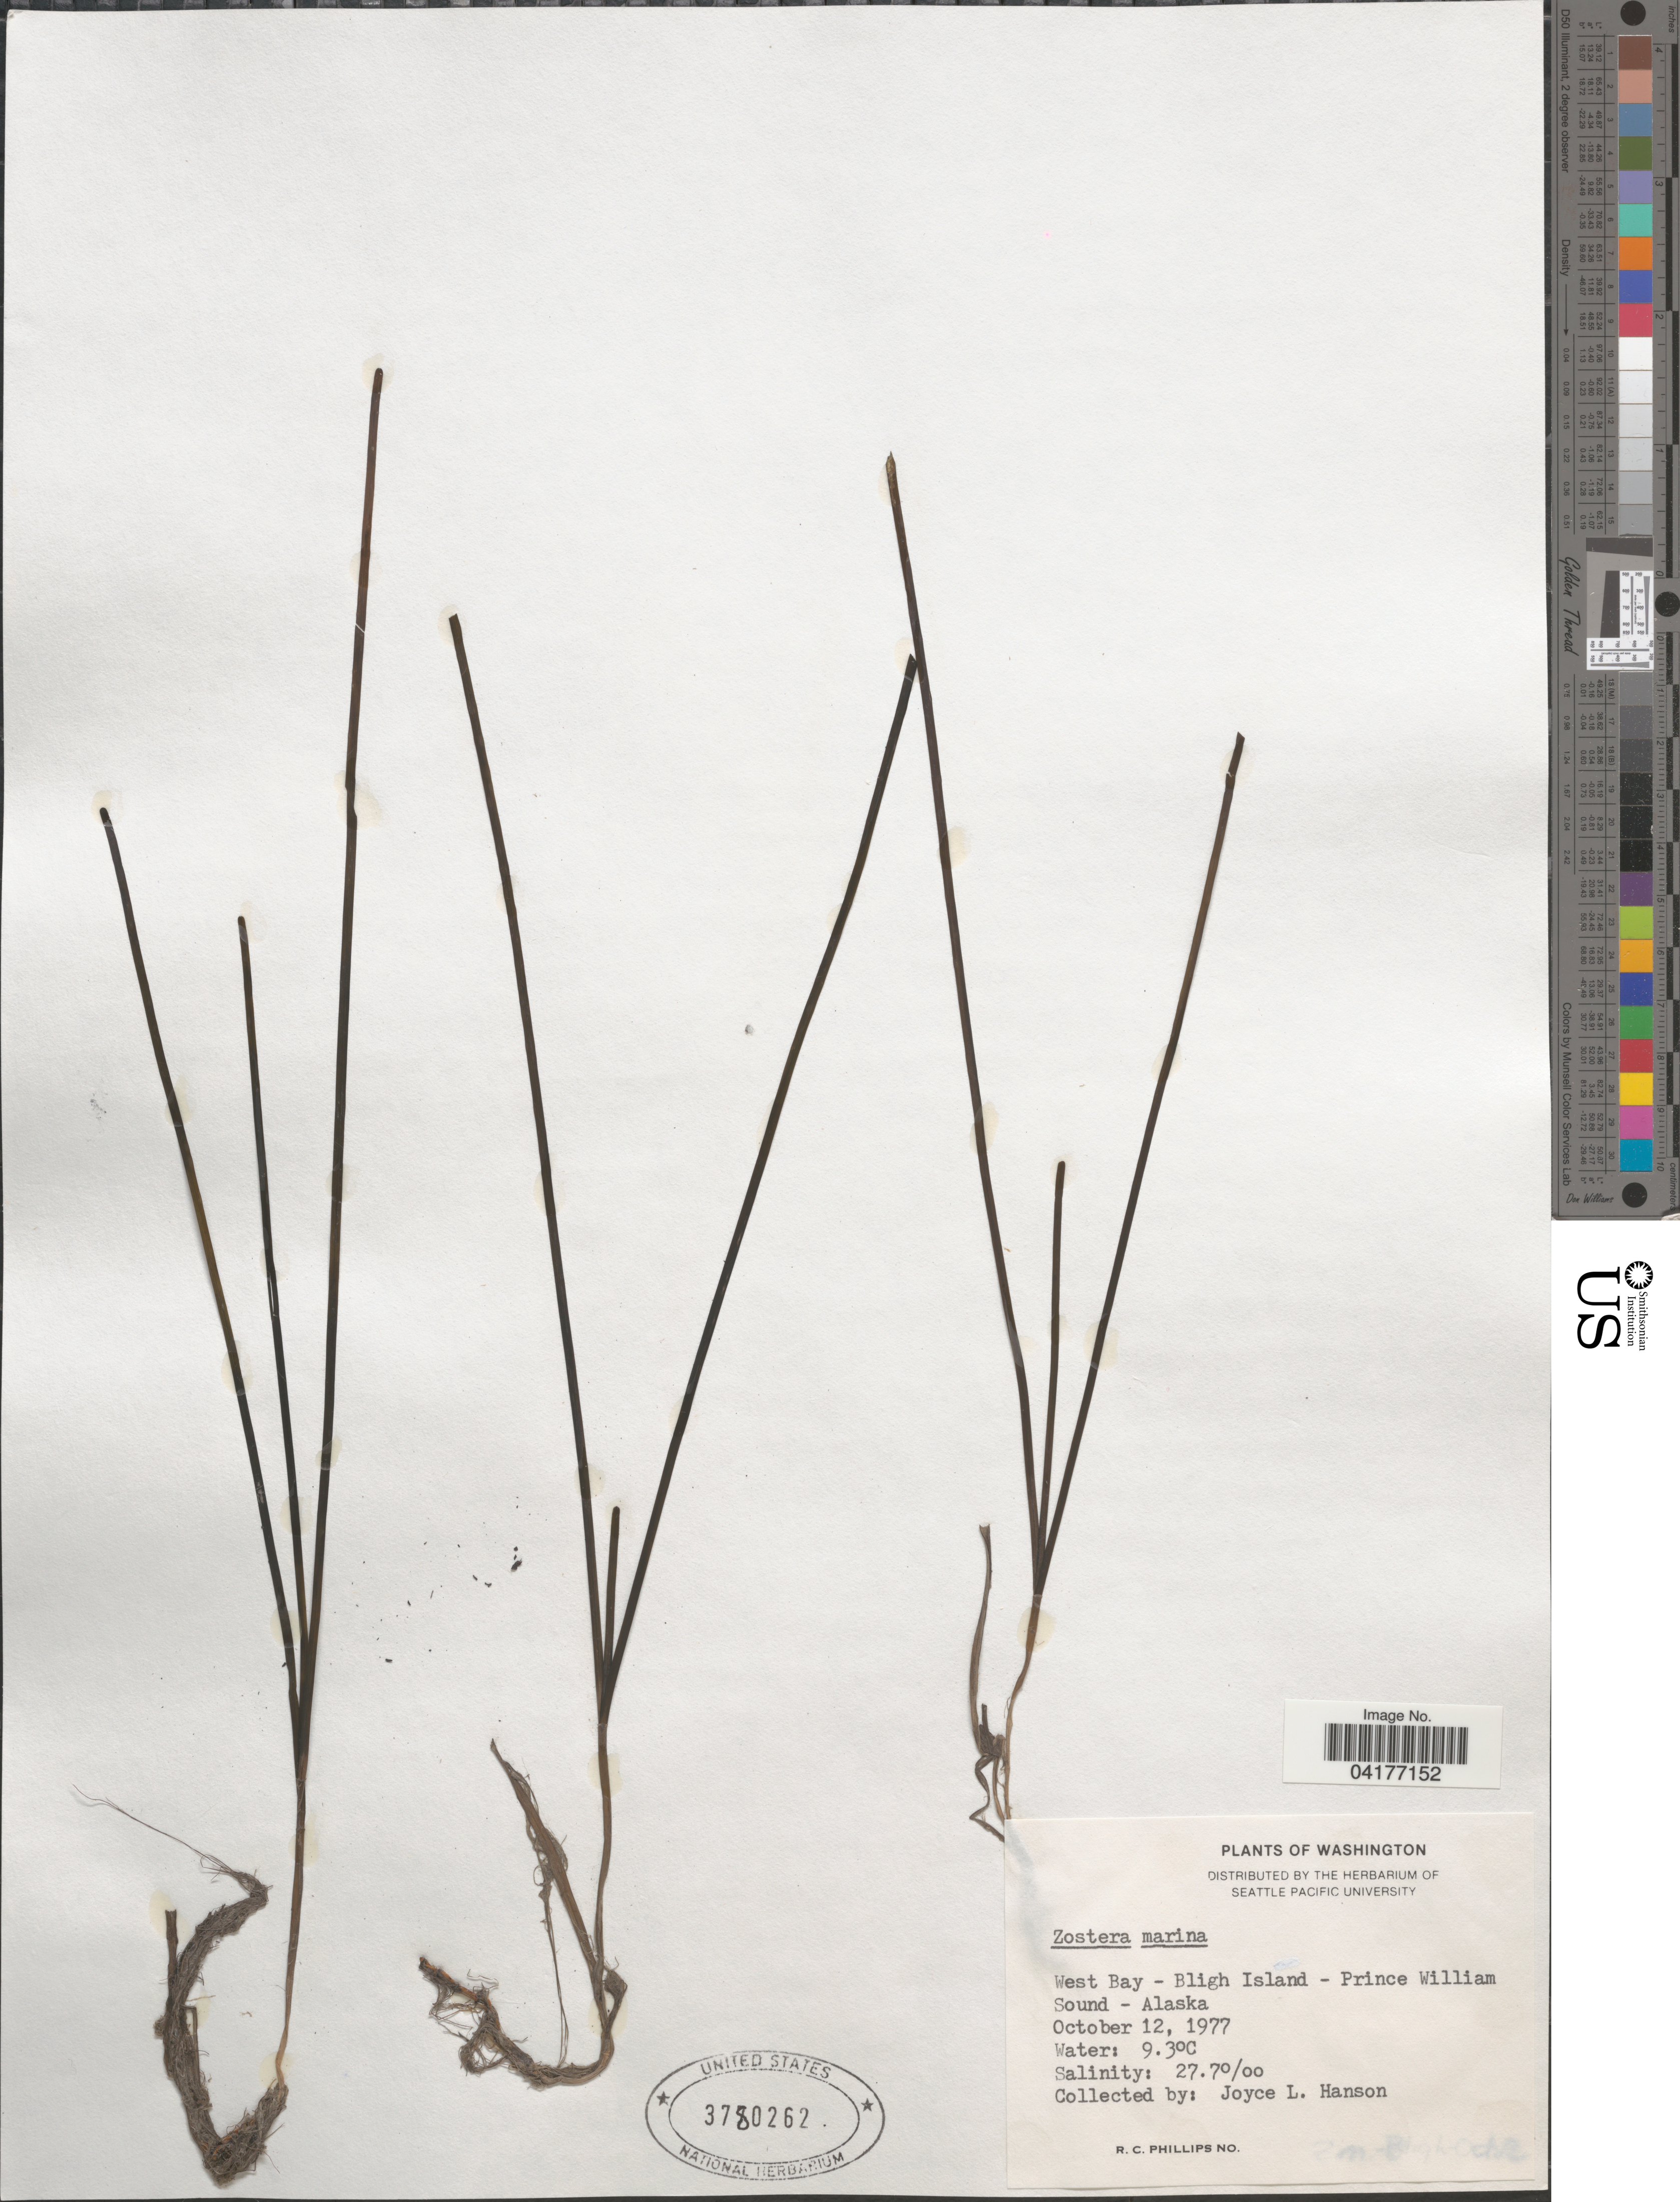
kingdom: Plantae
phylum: Tracheophyta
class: Liliopsida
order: Alismatales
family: Zosteraceae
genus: Zostera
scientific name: Zostera marina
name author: L.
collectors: J. Hanson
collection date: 1977-10-12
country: United States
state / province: Alaska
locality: West Bay - Bligh Island - Prince William Sound.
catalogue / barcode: US 3780262